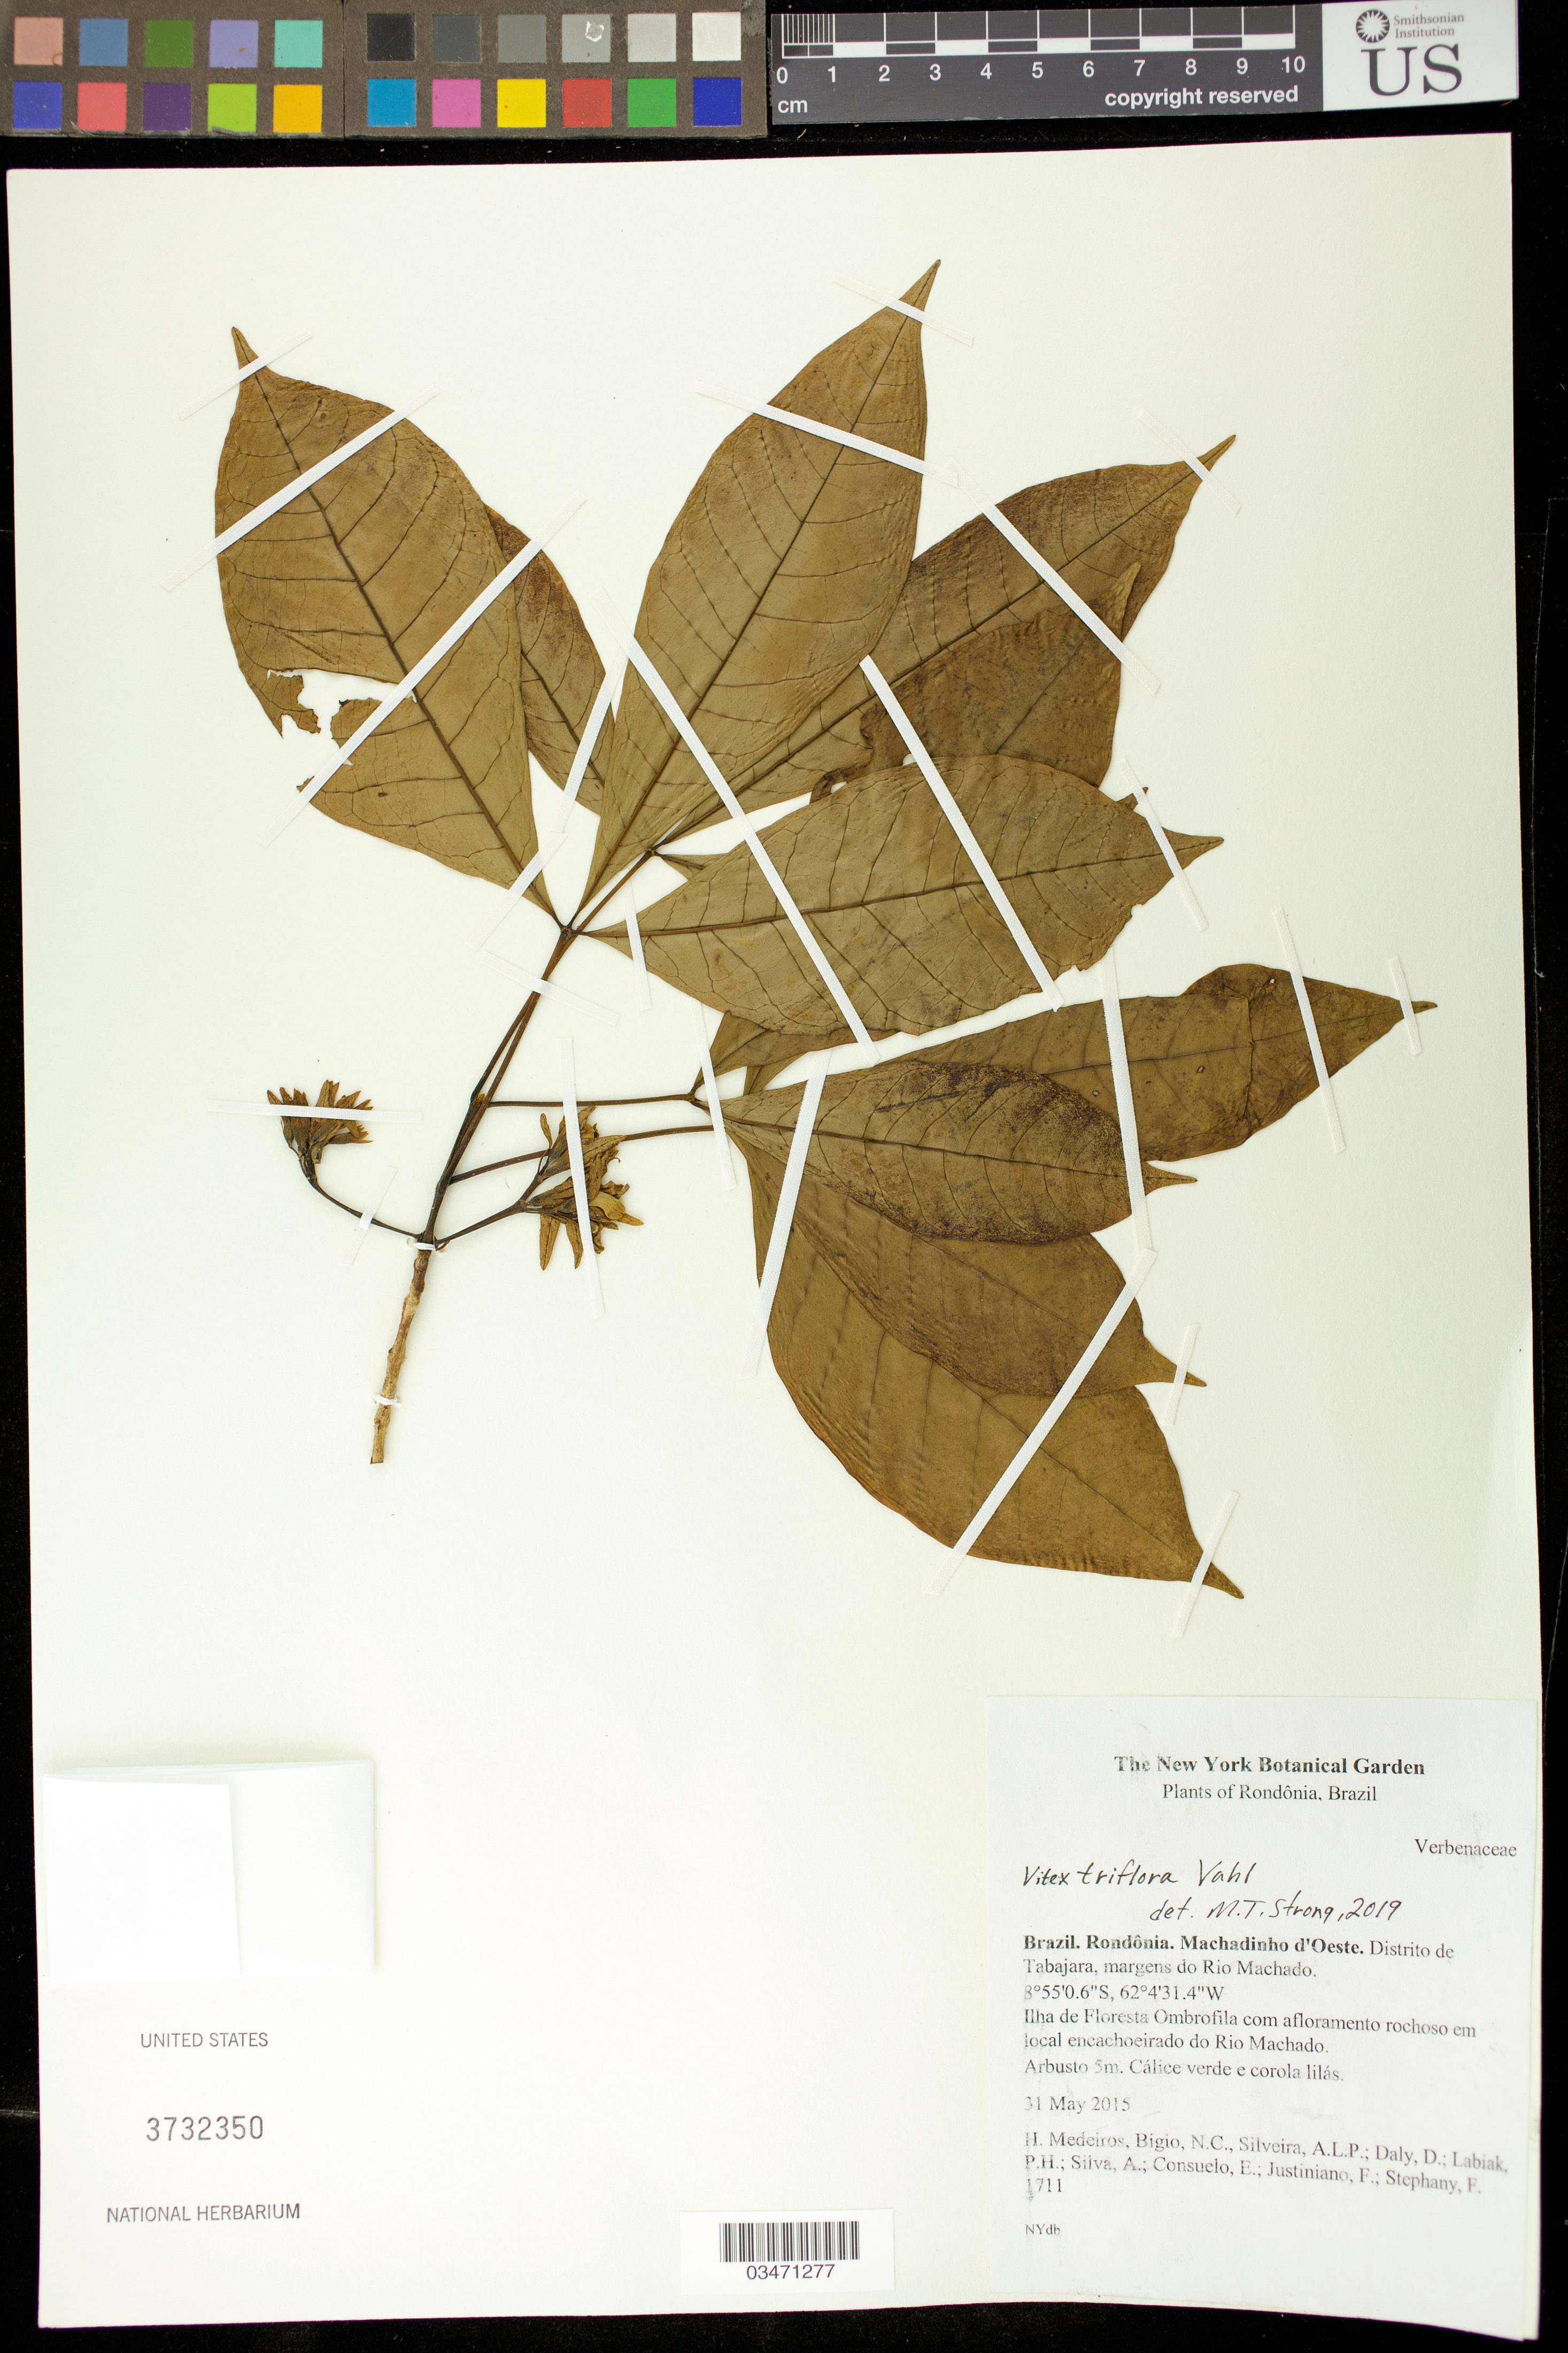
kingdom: Plantae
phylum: Tracheophyta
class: Magnoliopsida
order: Lamiales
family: Lamiaceae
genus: Vitex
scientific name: Vitex triflora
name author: Vahl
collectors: H. Medeiros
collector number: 1711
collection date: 2015-05-31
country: Brazil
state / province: Rondônia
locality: Machadinho d'Oeste. Distrito de Tabajara, margens do Rio Machado.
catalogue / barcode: US 3732350